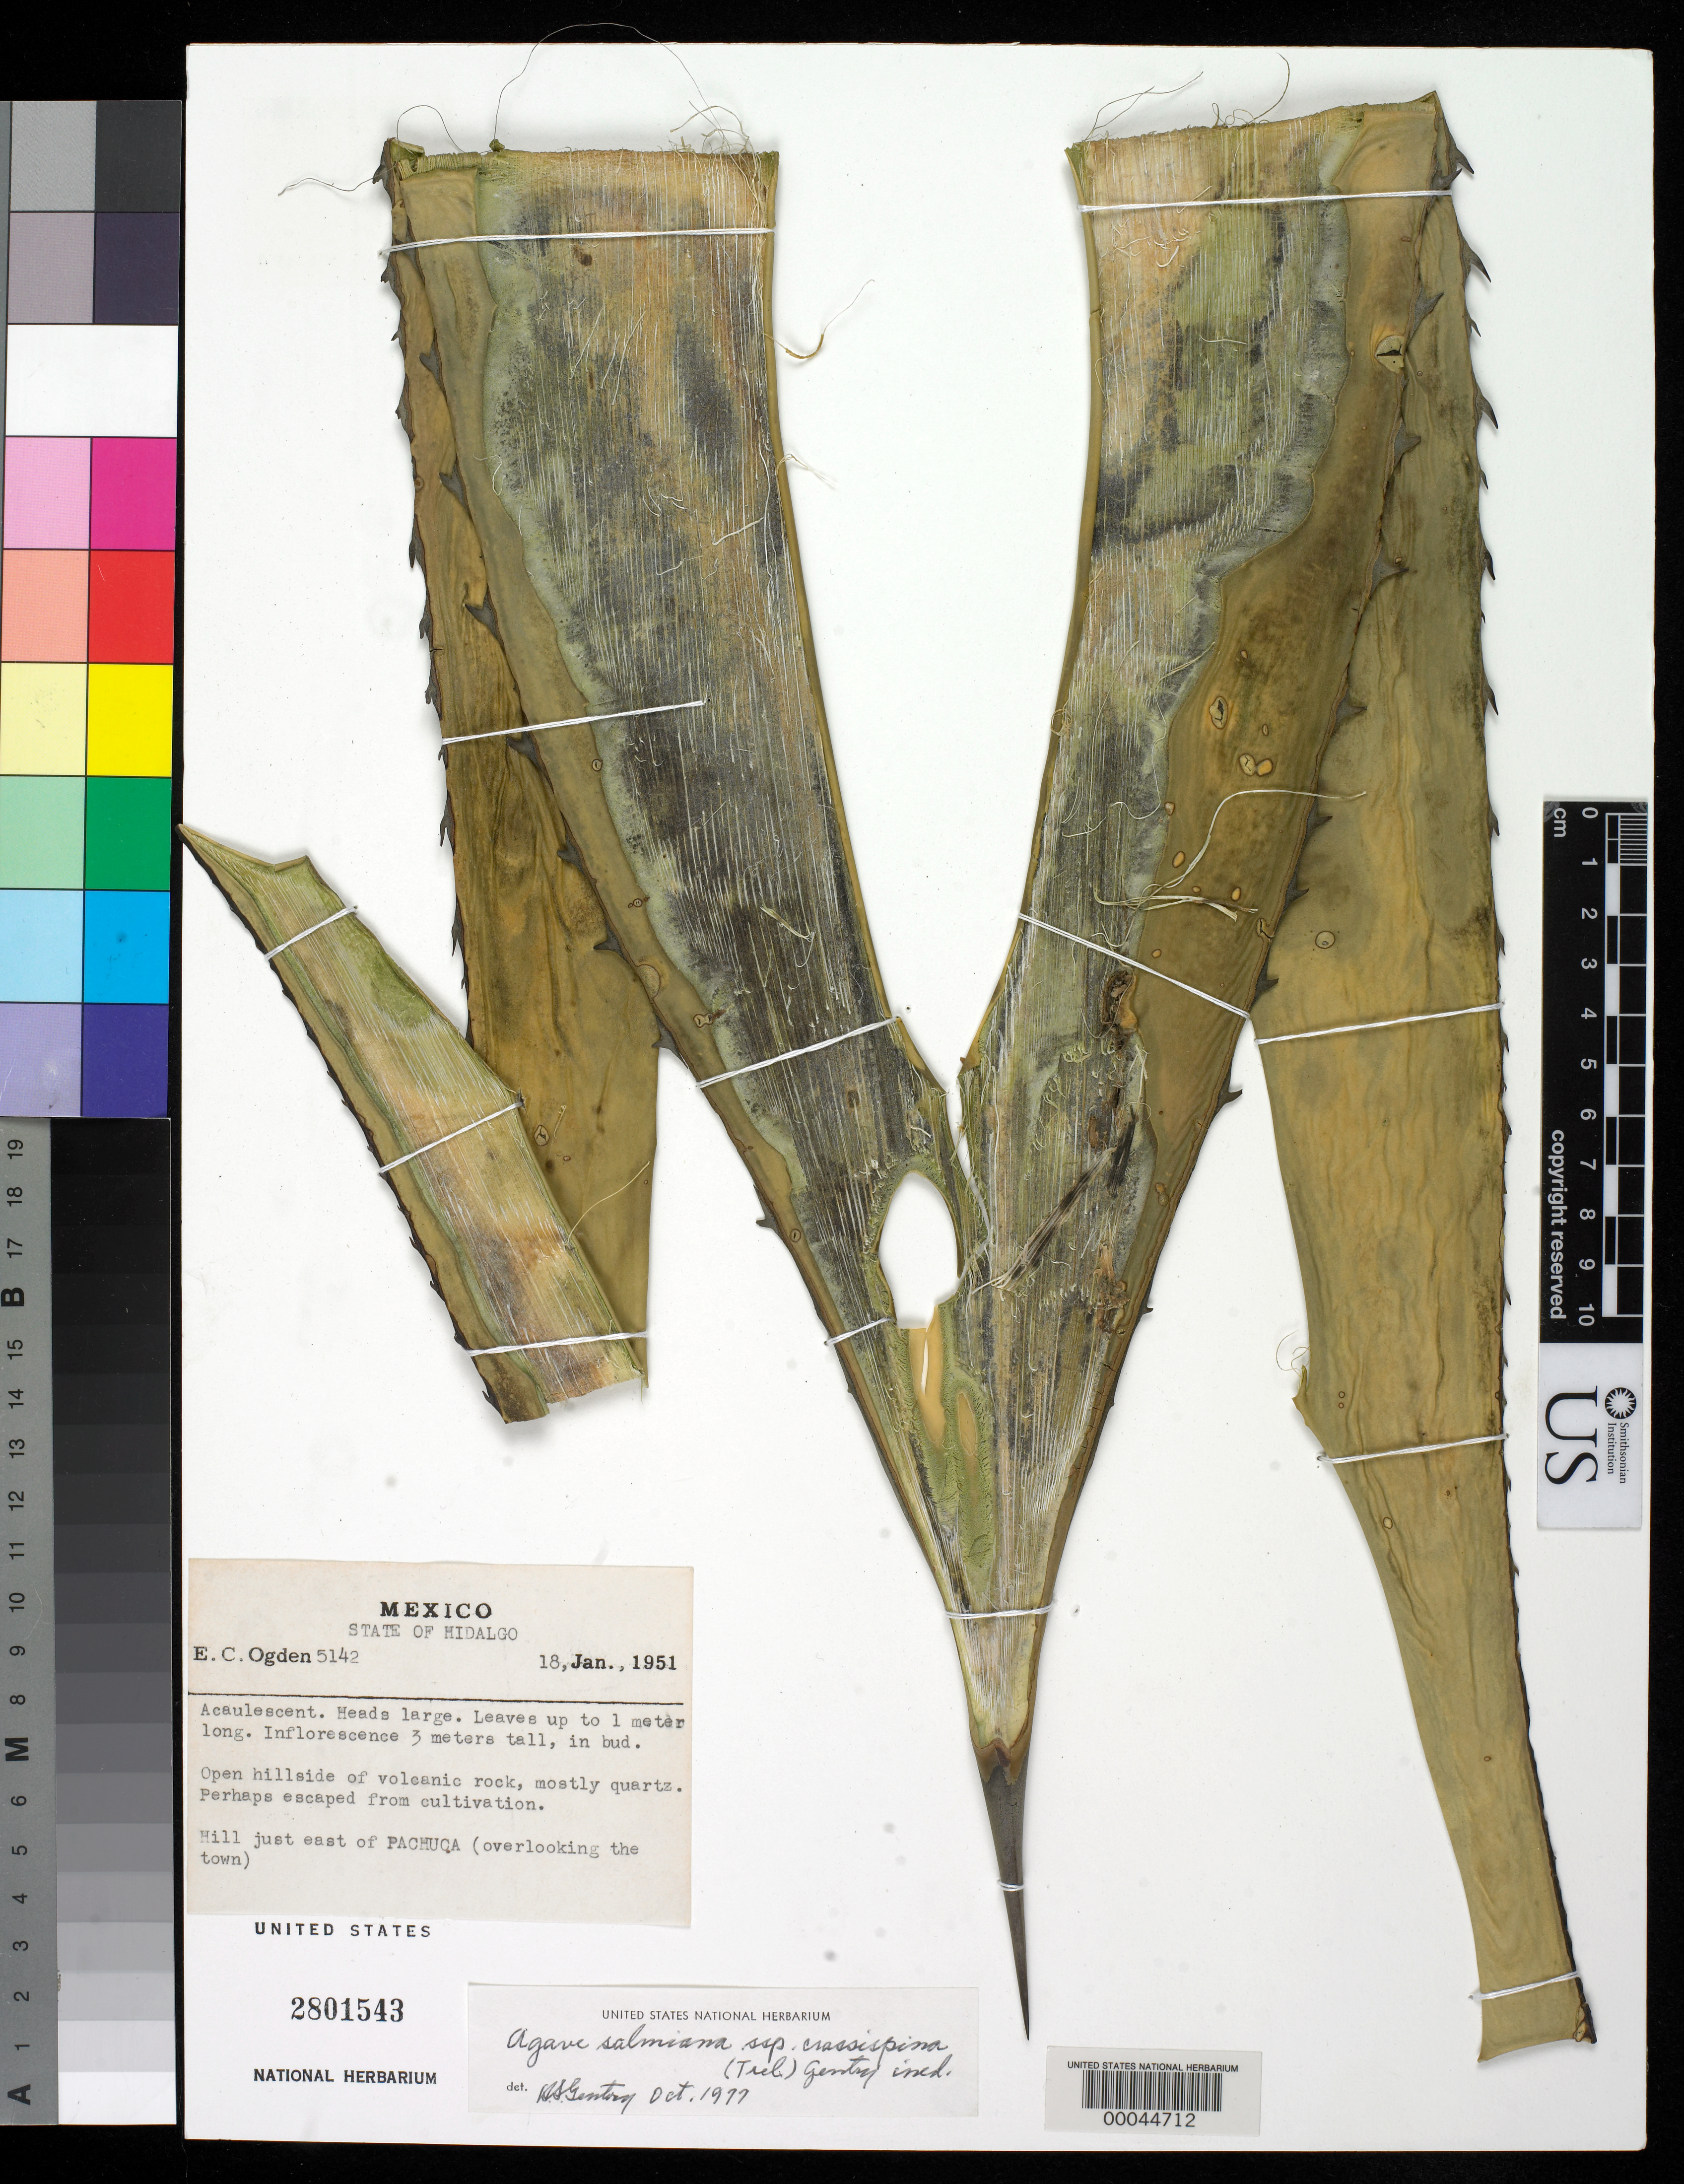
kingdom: Plantae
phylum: Tracheophyta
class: Liliopsida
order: Asparagales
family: Asparagaceae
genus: Agave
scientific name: Agave salmiana subsp. crassispina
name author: (Trel.) Gentry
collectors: E. C. Ogden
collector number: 5142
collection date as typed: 18 Jan 1951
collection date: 1951-01-18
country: Mexico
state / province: Hidalgo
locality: Hill just E of Pachuca (overlooking the town)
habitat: Open hillside of volcanic rock, mostly quartz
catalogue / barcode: US 2801543